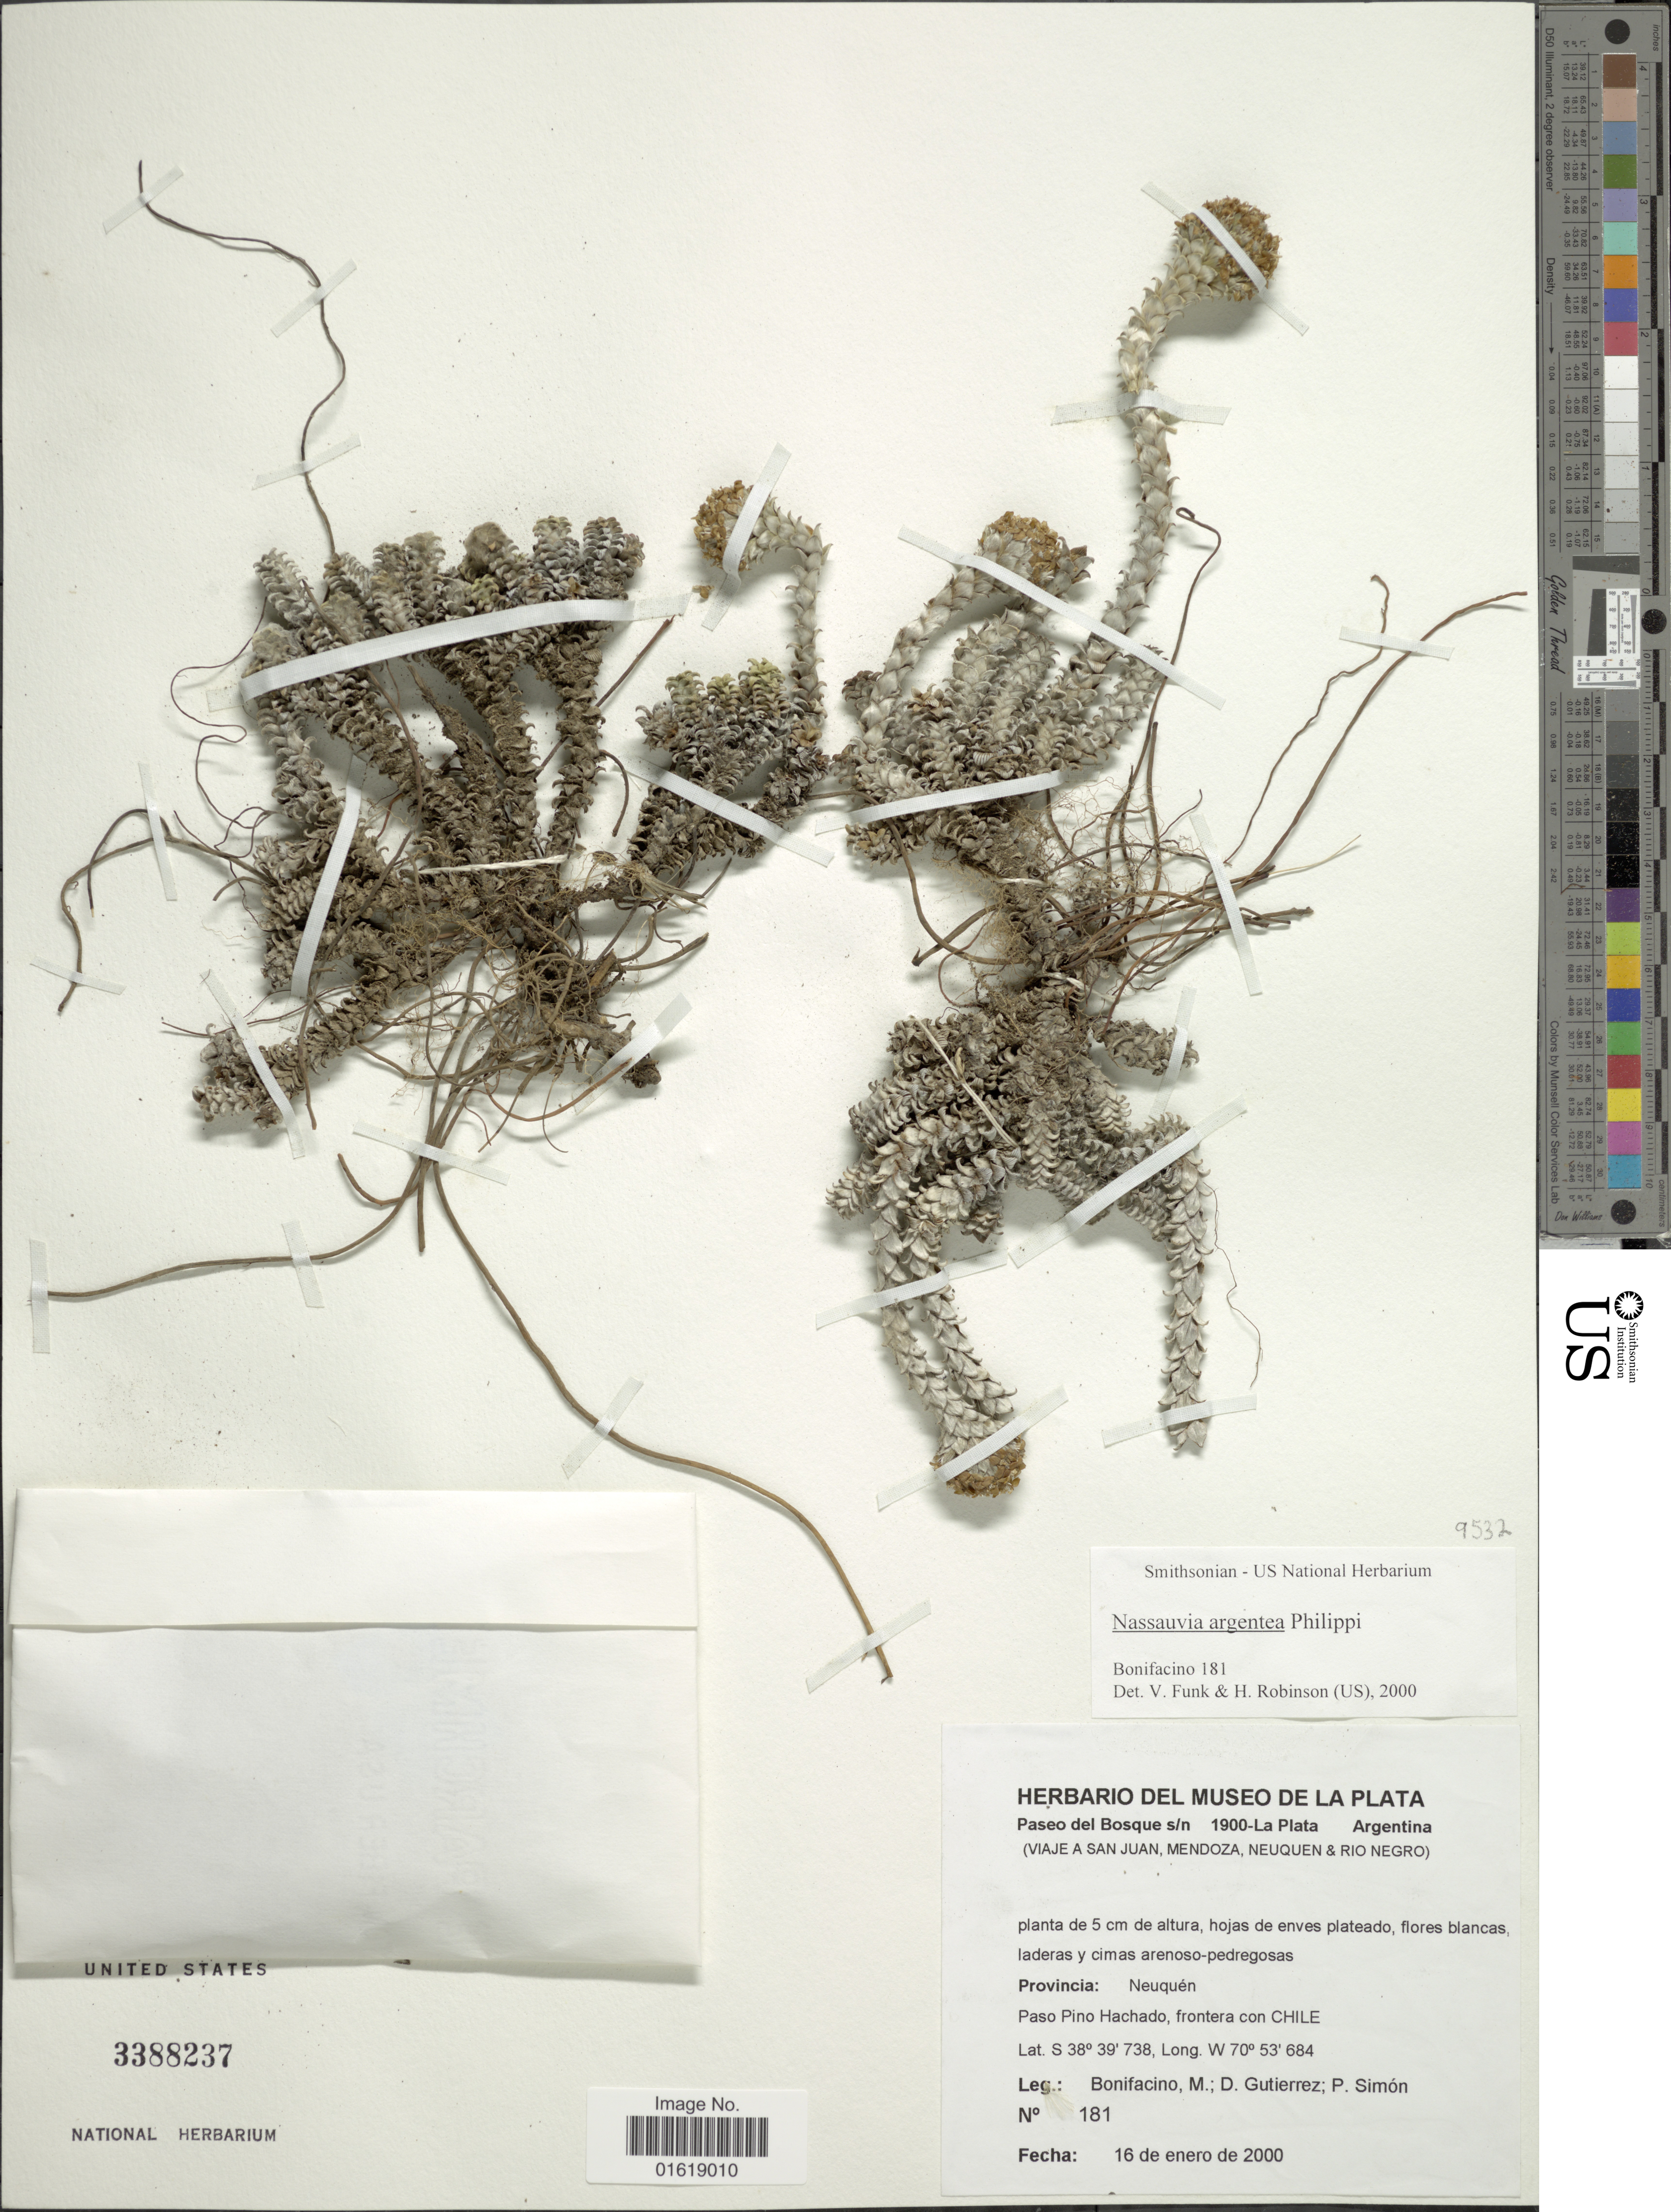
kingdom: Plantae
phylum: Tracheophyta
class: Magnoliopsida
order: Asterales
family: Asteraceae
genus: Nassauvia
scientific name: Nassauvia argentea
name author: Phil.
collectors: M. Bonifacino, D. G. Gutiérrez & P. Simon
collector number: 0181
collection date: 2000-01-16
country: Argentina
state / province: Neuquen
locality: Provincia: Neuquén. Paso Pino Hachado, frontera con Chile.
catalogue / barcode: US 3388237